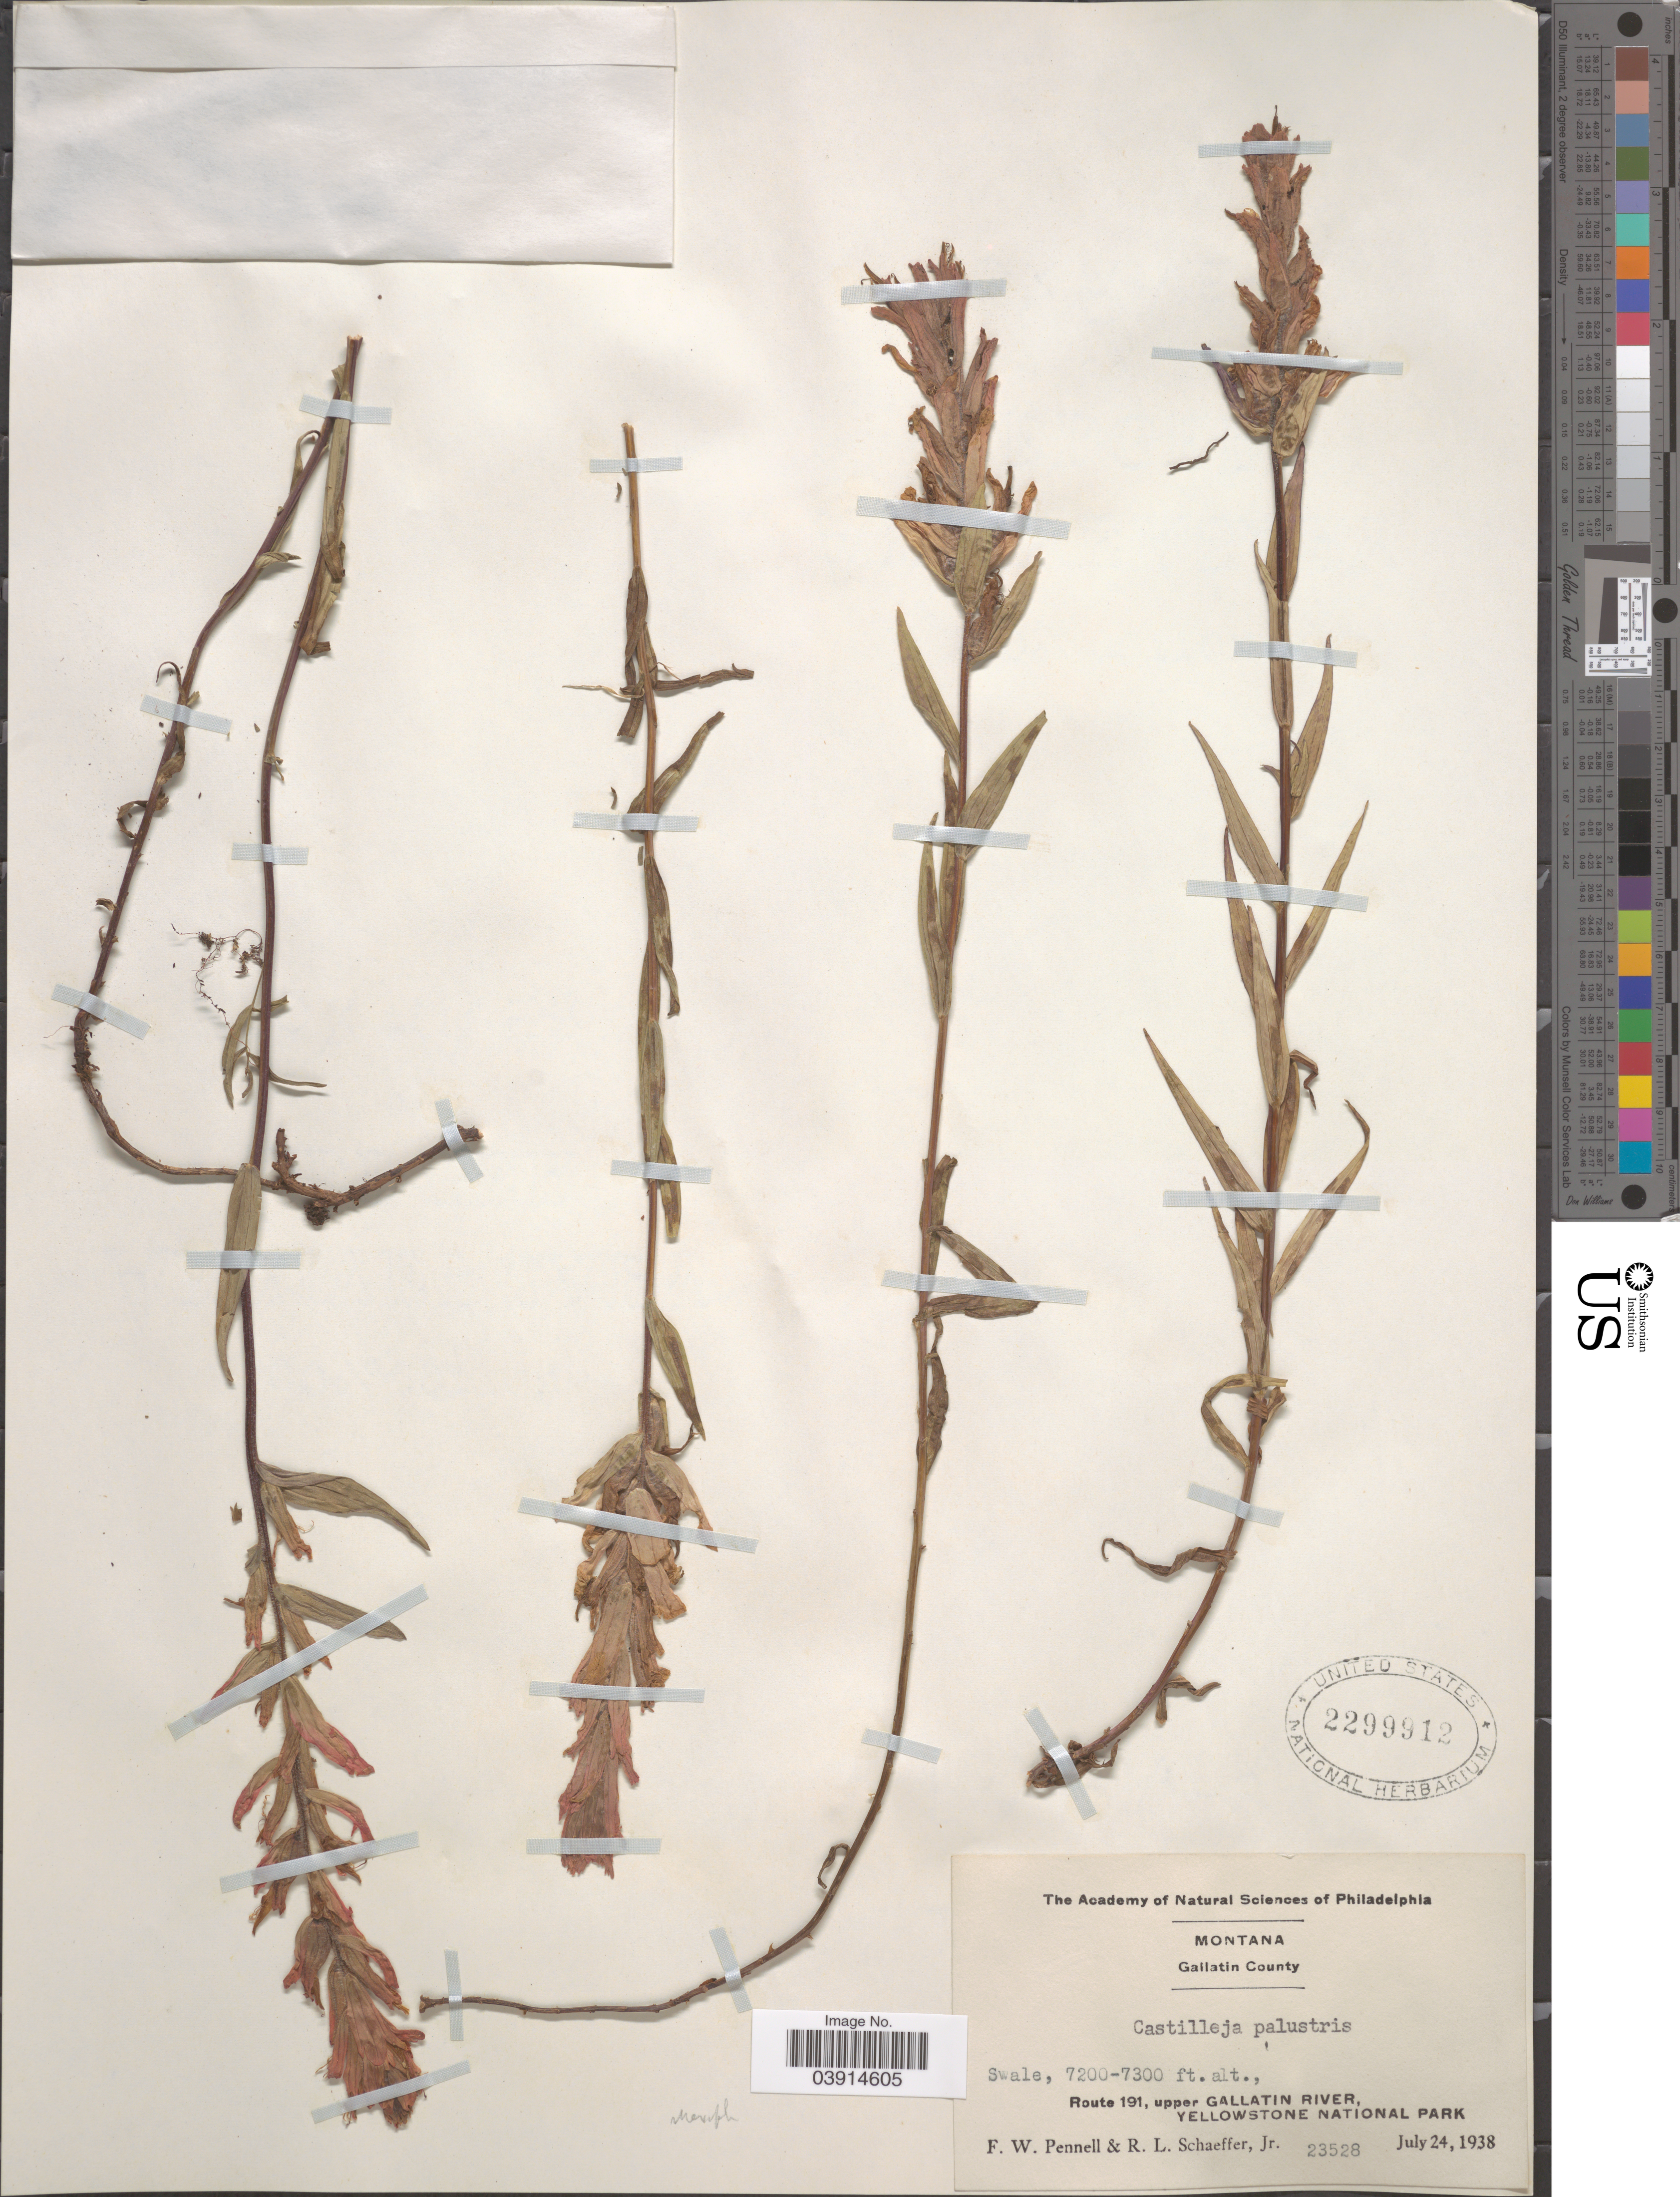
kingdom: Plantae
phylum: Tracheophyta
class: Magnoliopsida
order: Lamiales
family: Orobanchaceae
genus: Castilleja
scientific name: Castilleja sp.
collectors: F. W. Pennell & R. L. Schaeffer Jr.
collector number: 23528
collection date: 1938-07-24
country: United States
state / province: Montana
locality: Gallatin County. Swale, Route 191, upper Gallatin River, Yellowstone National Park.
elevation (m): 2195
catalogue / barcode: US 2299912